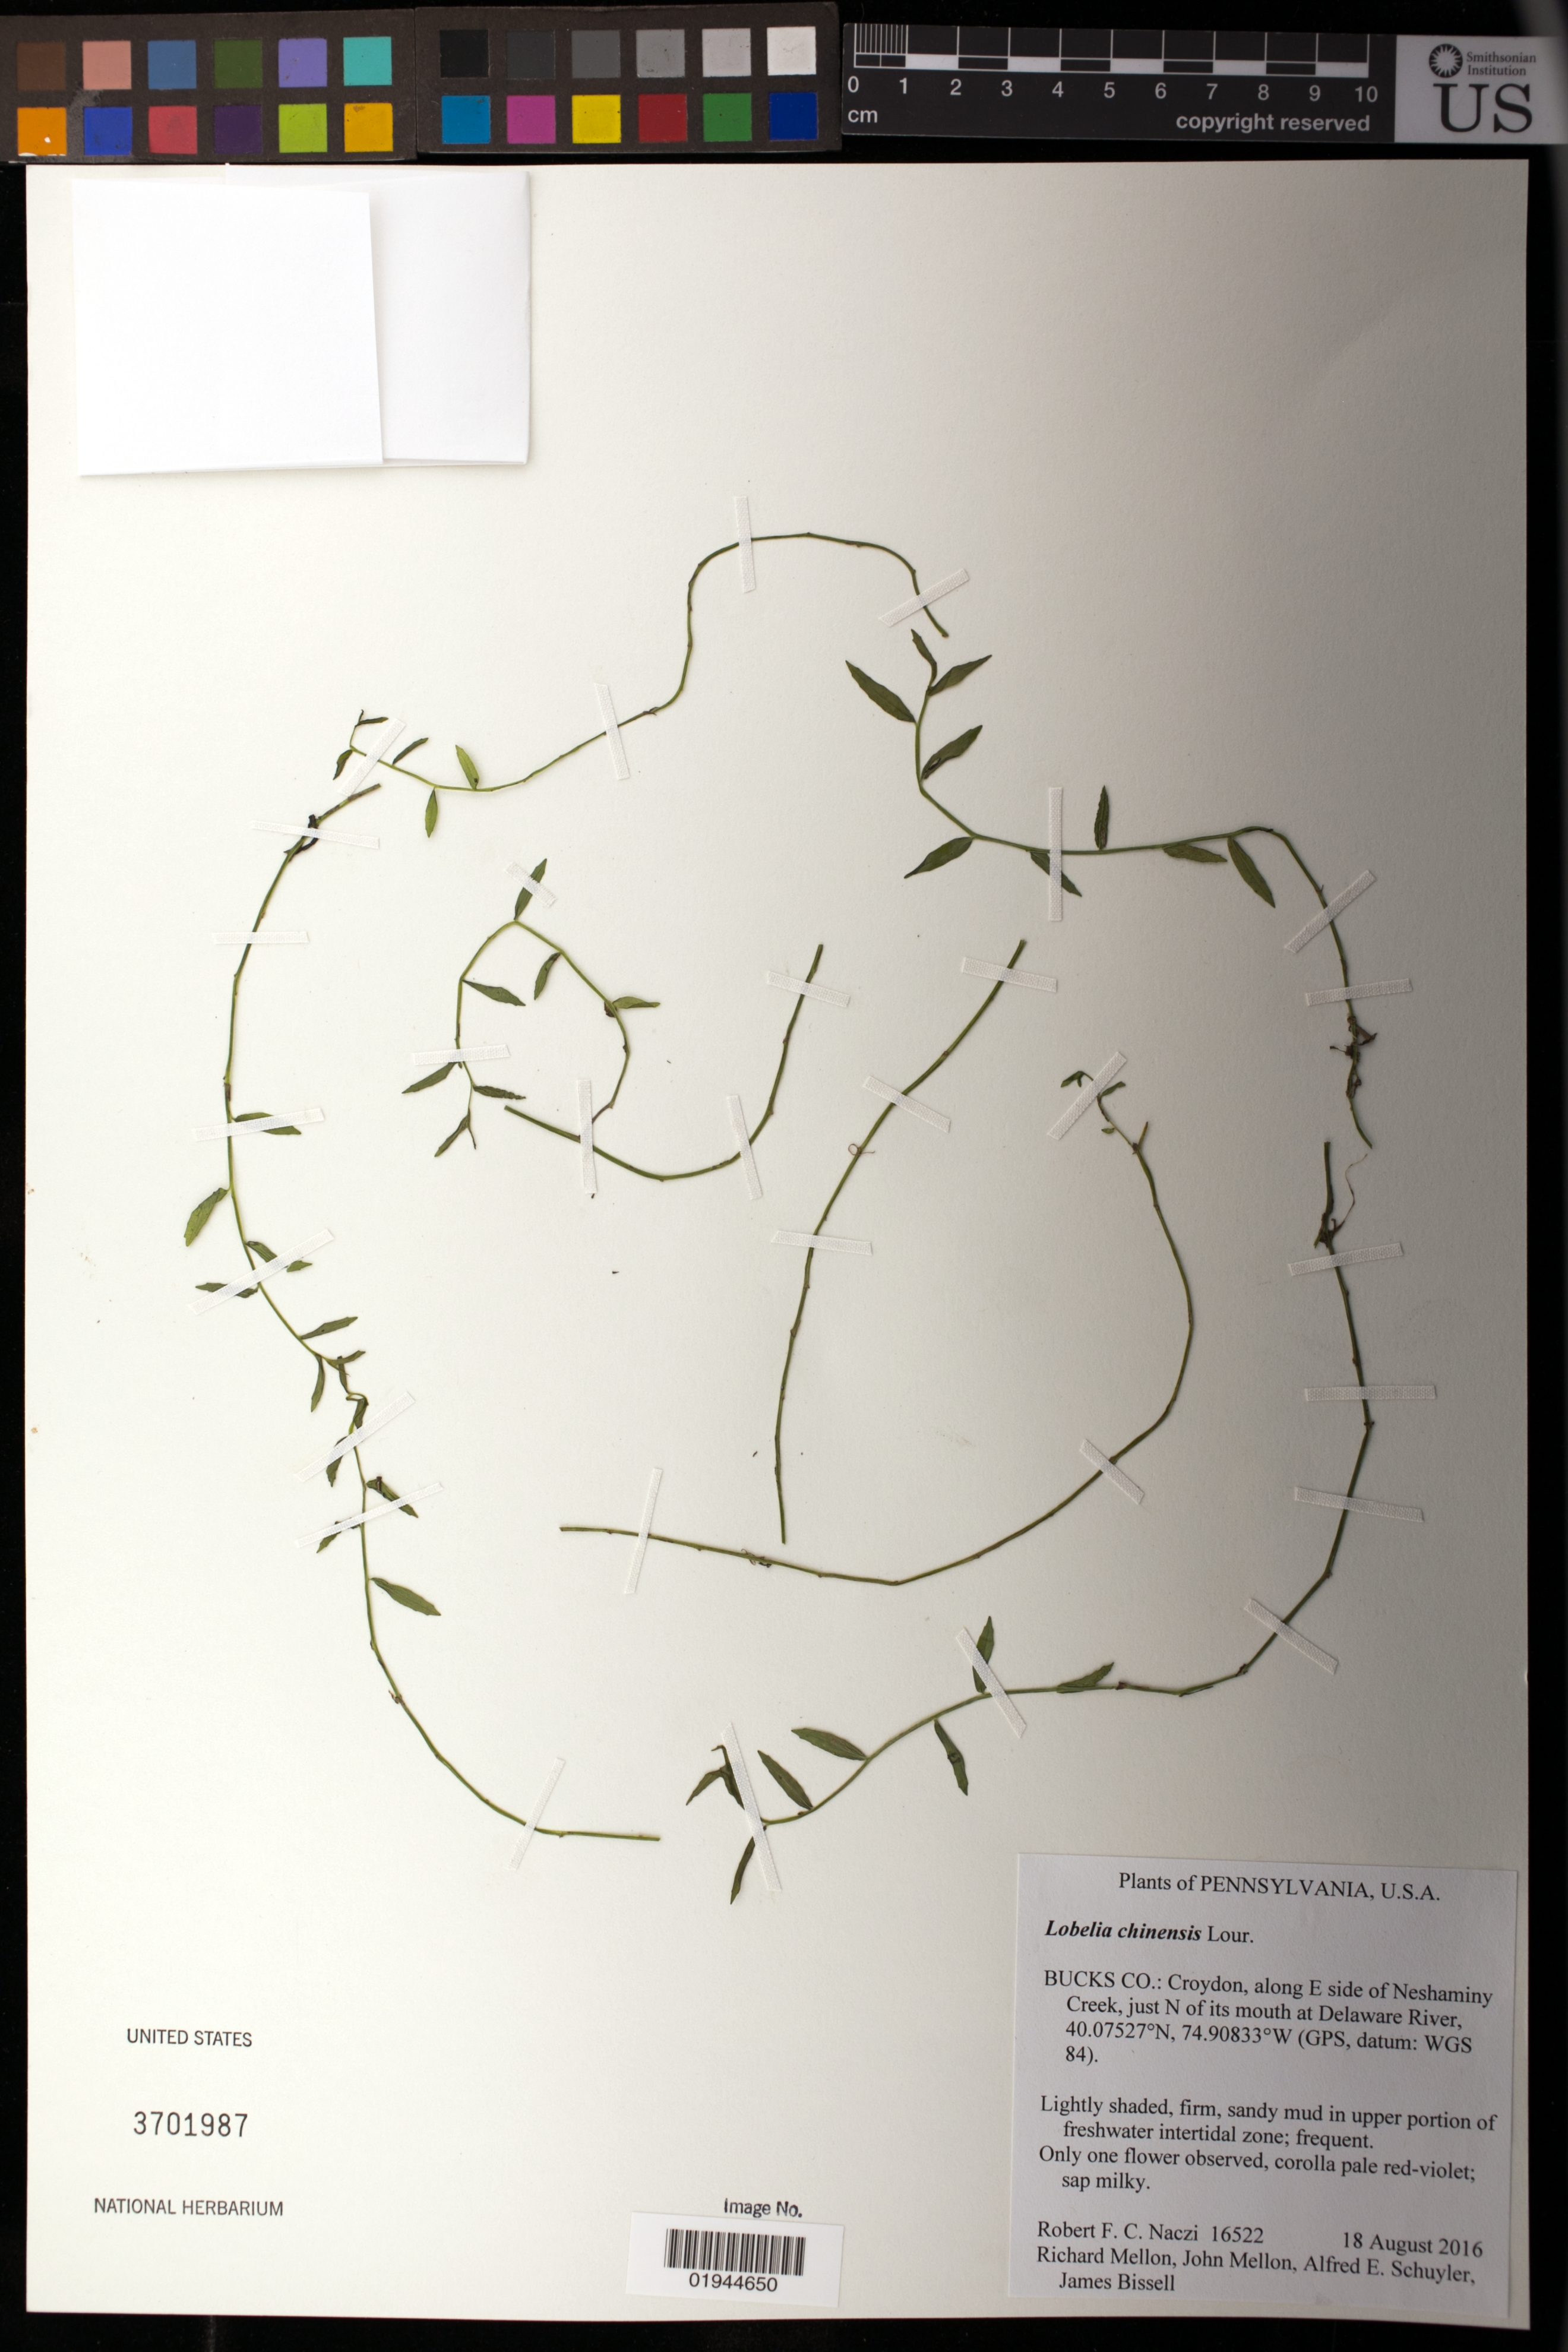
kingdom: Plantae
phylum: Tracheophyta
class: Magnoliopsida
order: Asterales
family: Campanulaceae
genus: Lobelia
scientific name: Lobelia chinensis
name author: Lour.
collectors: R. F. C. Naczi et al.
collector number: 16522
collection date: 2016-08-18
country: United States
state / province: Pennsylvania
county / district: Bucks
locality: Croydon, along E side of Neshaminy Creek, just N of its mouth at Delaware River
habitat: lightly shaded, firm, sandy mud in upper portion of freshwater intertidal zone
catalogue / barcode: US 3701987